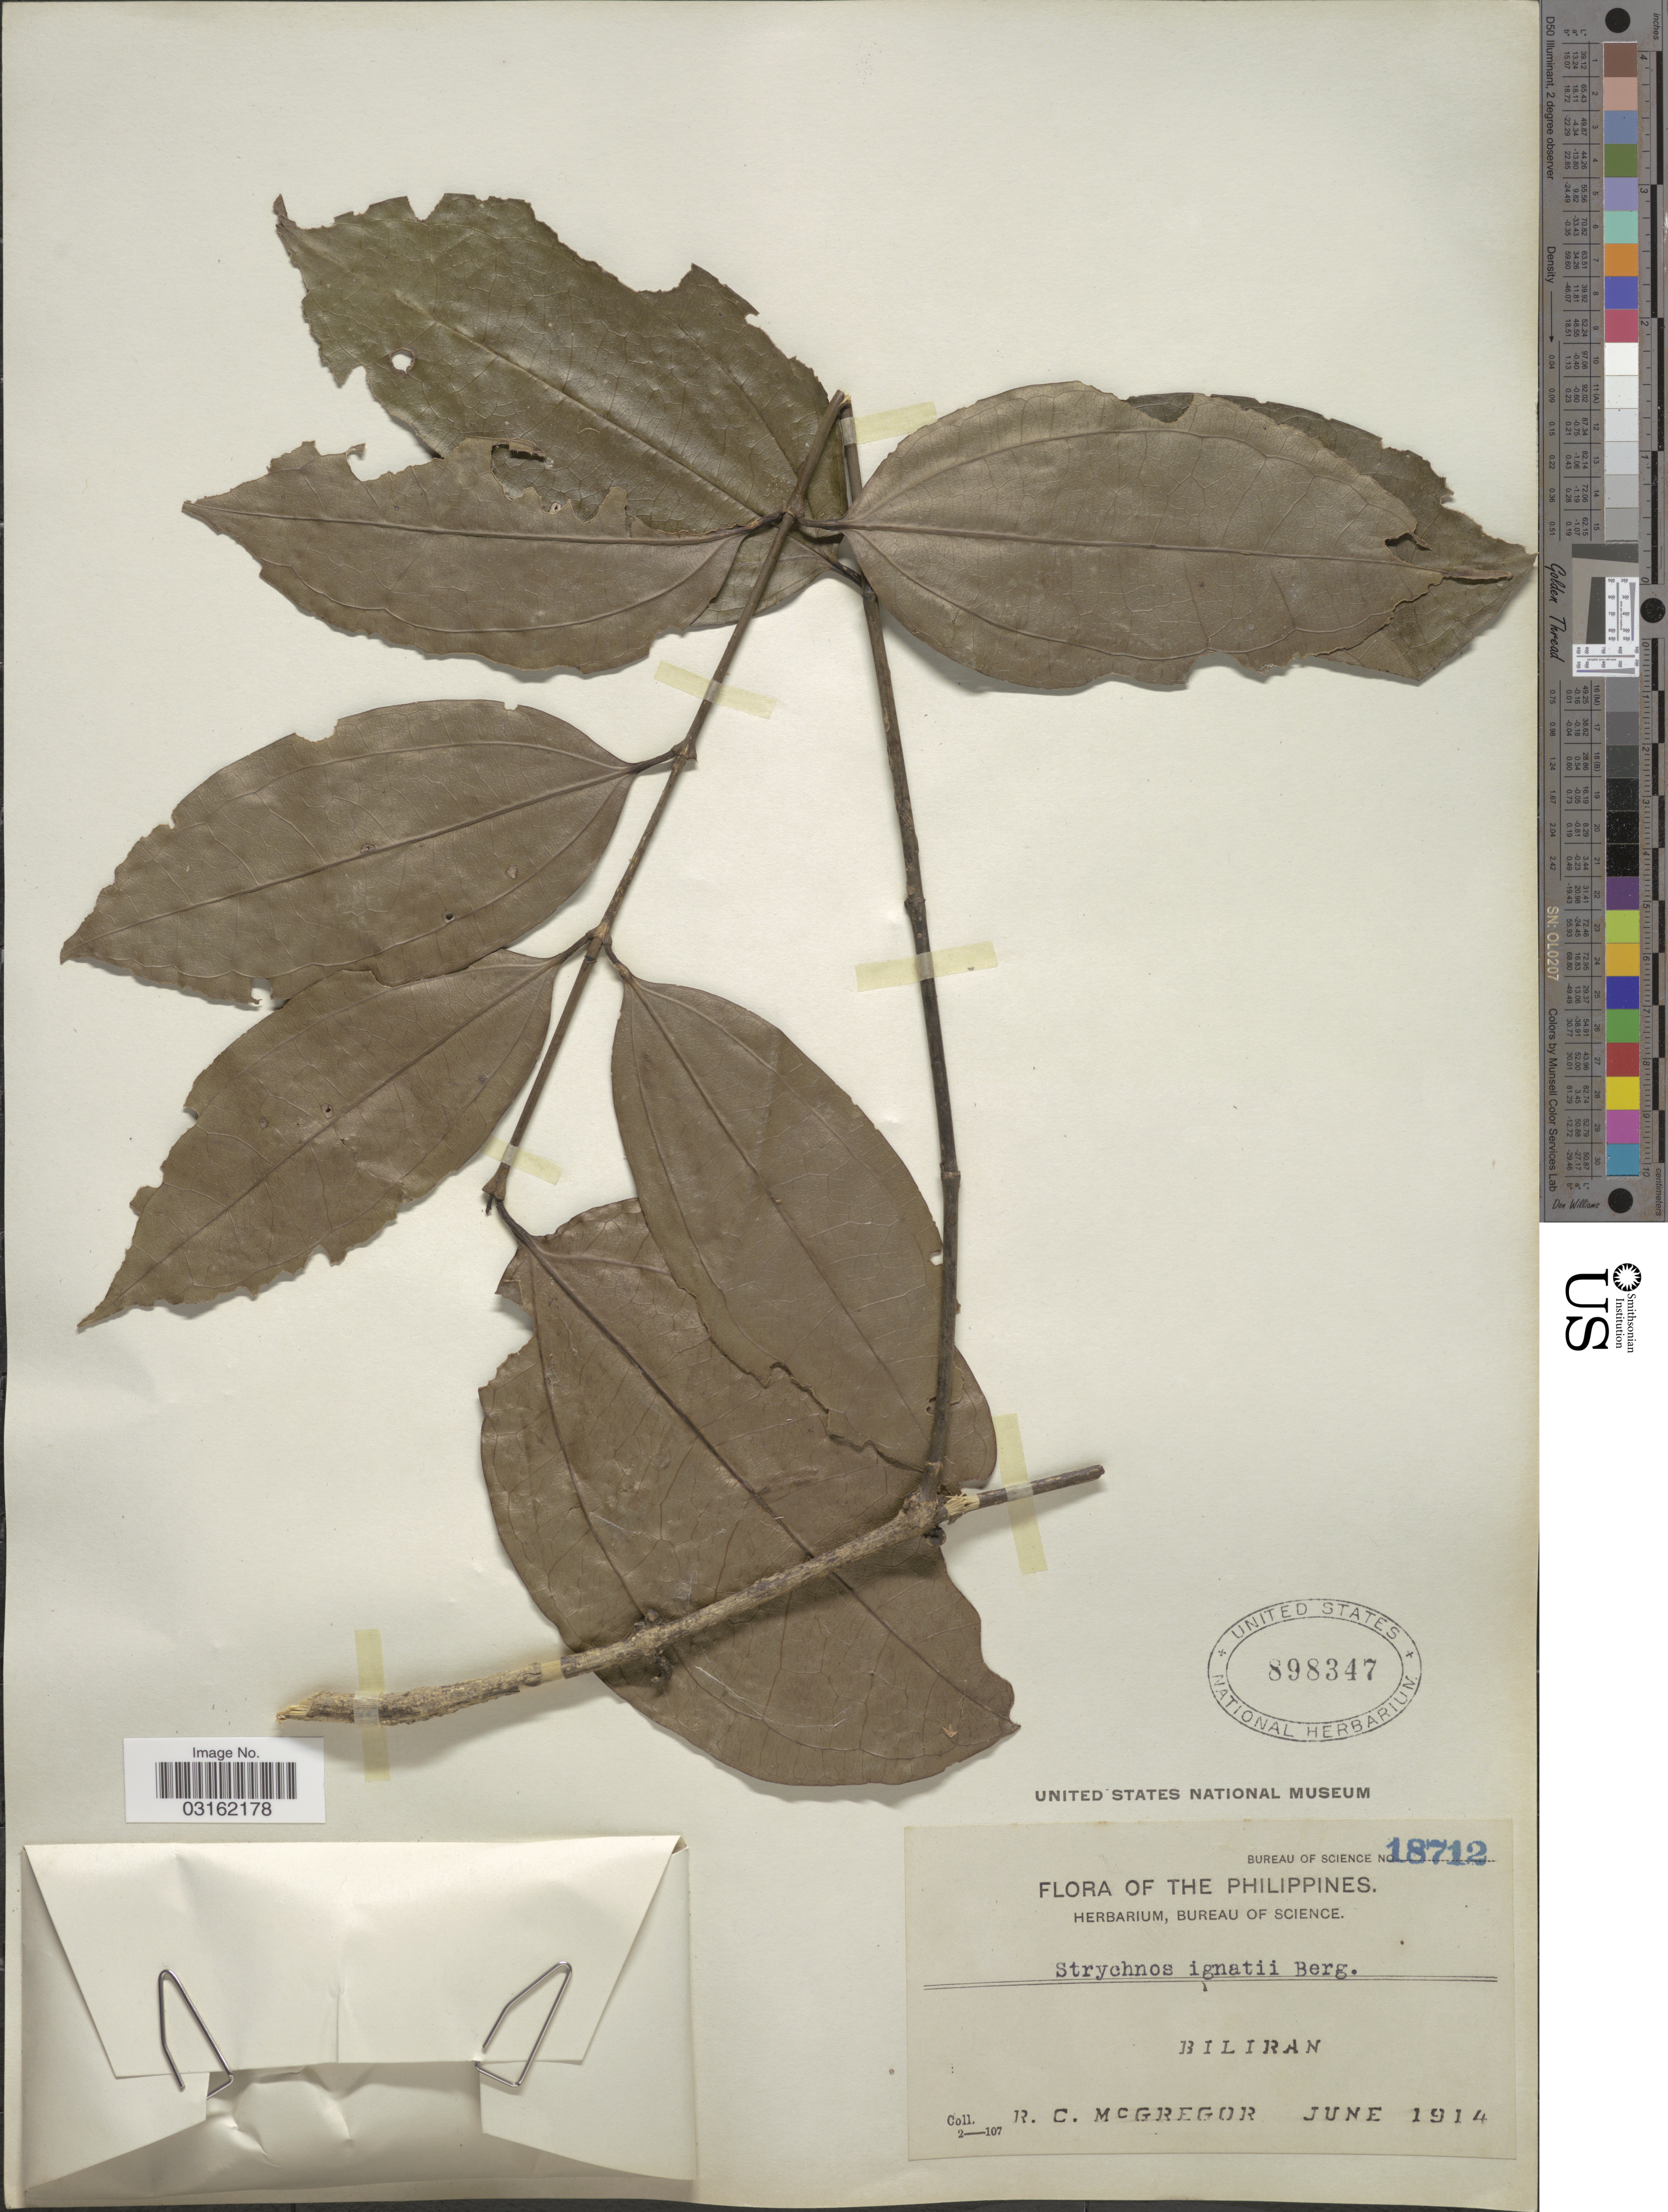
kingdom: Plantae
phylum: Tracheophyta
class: Magnoliopsida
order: Gentianales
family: Loganiaceae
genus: Strychnos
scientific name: Strychnos ignatii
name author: P.J. Bergius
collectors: R. C. McGregor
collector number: Bureau of science 18712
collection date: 1914-06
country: Philippines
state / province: Eastern Visayas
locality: Biliran.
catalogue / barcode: US 898347